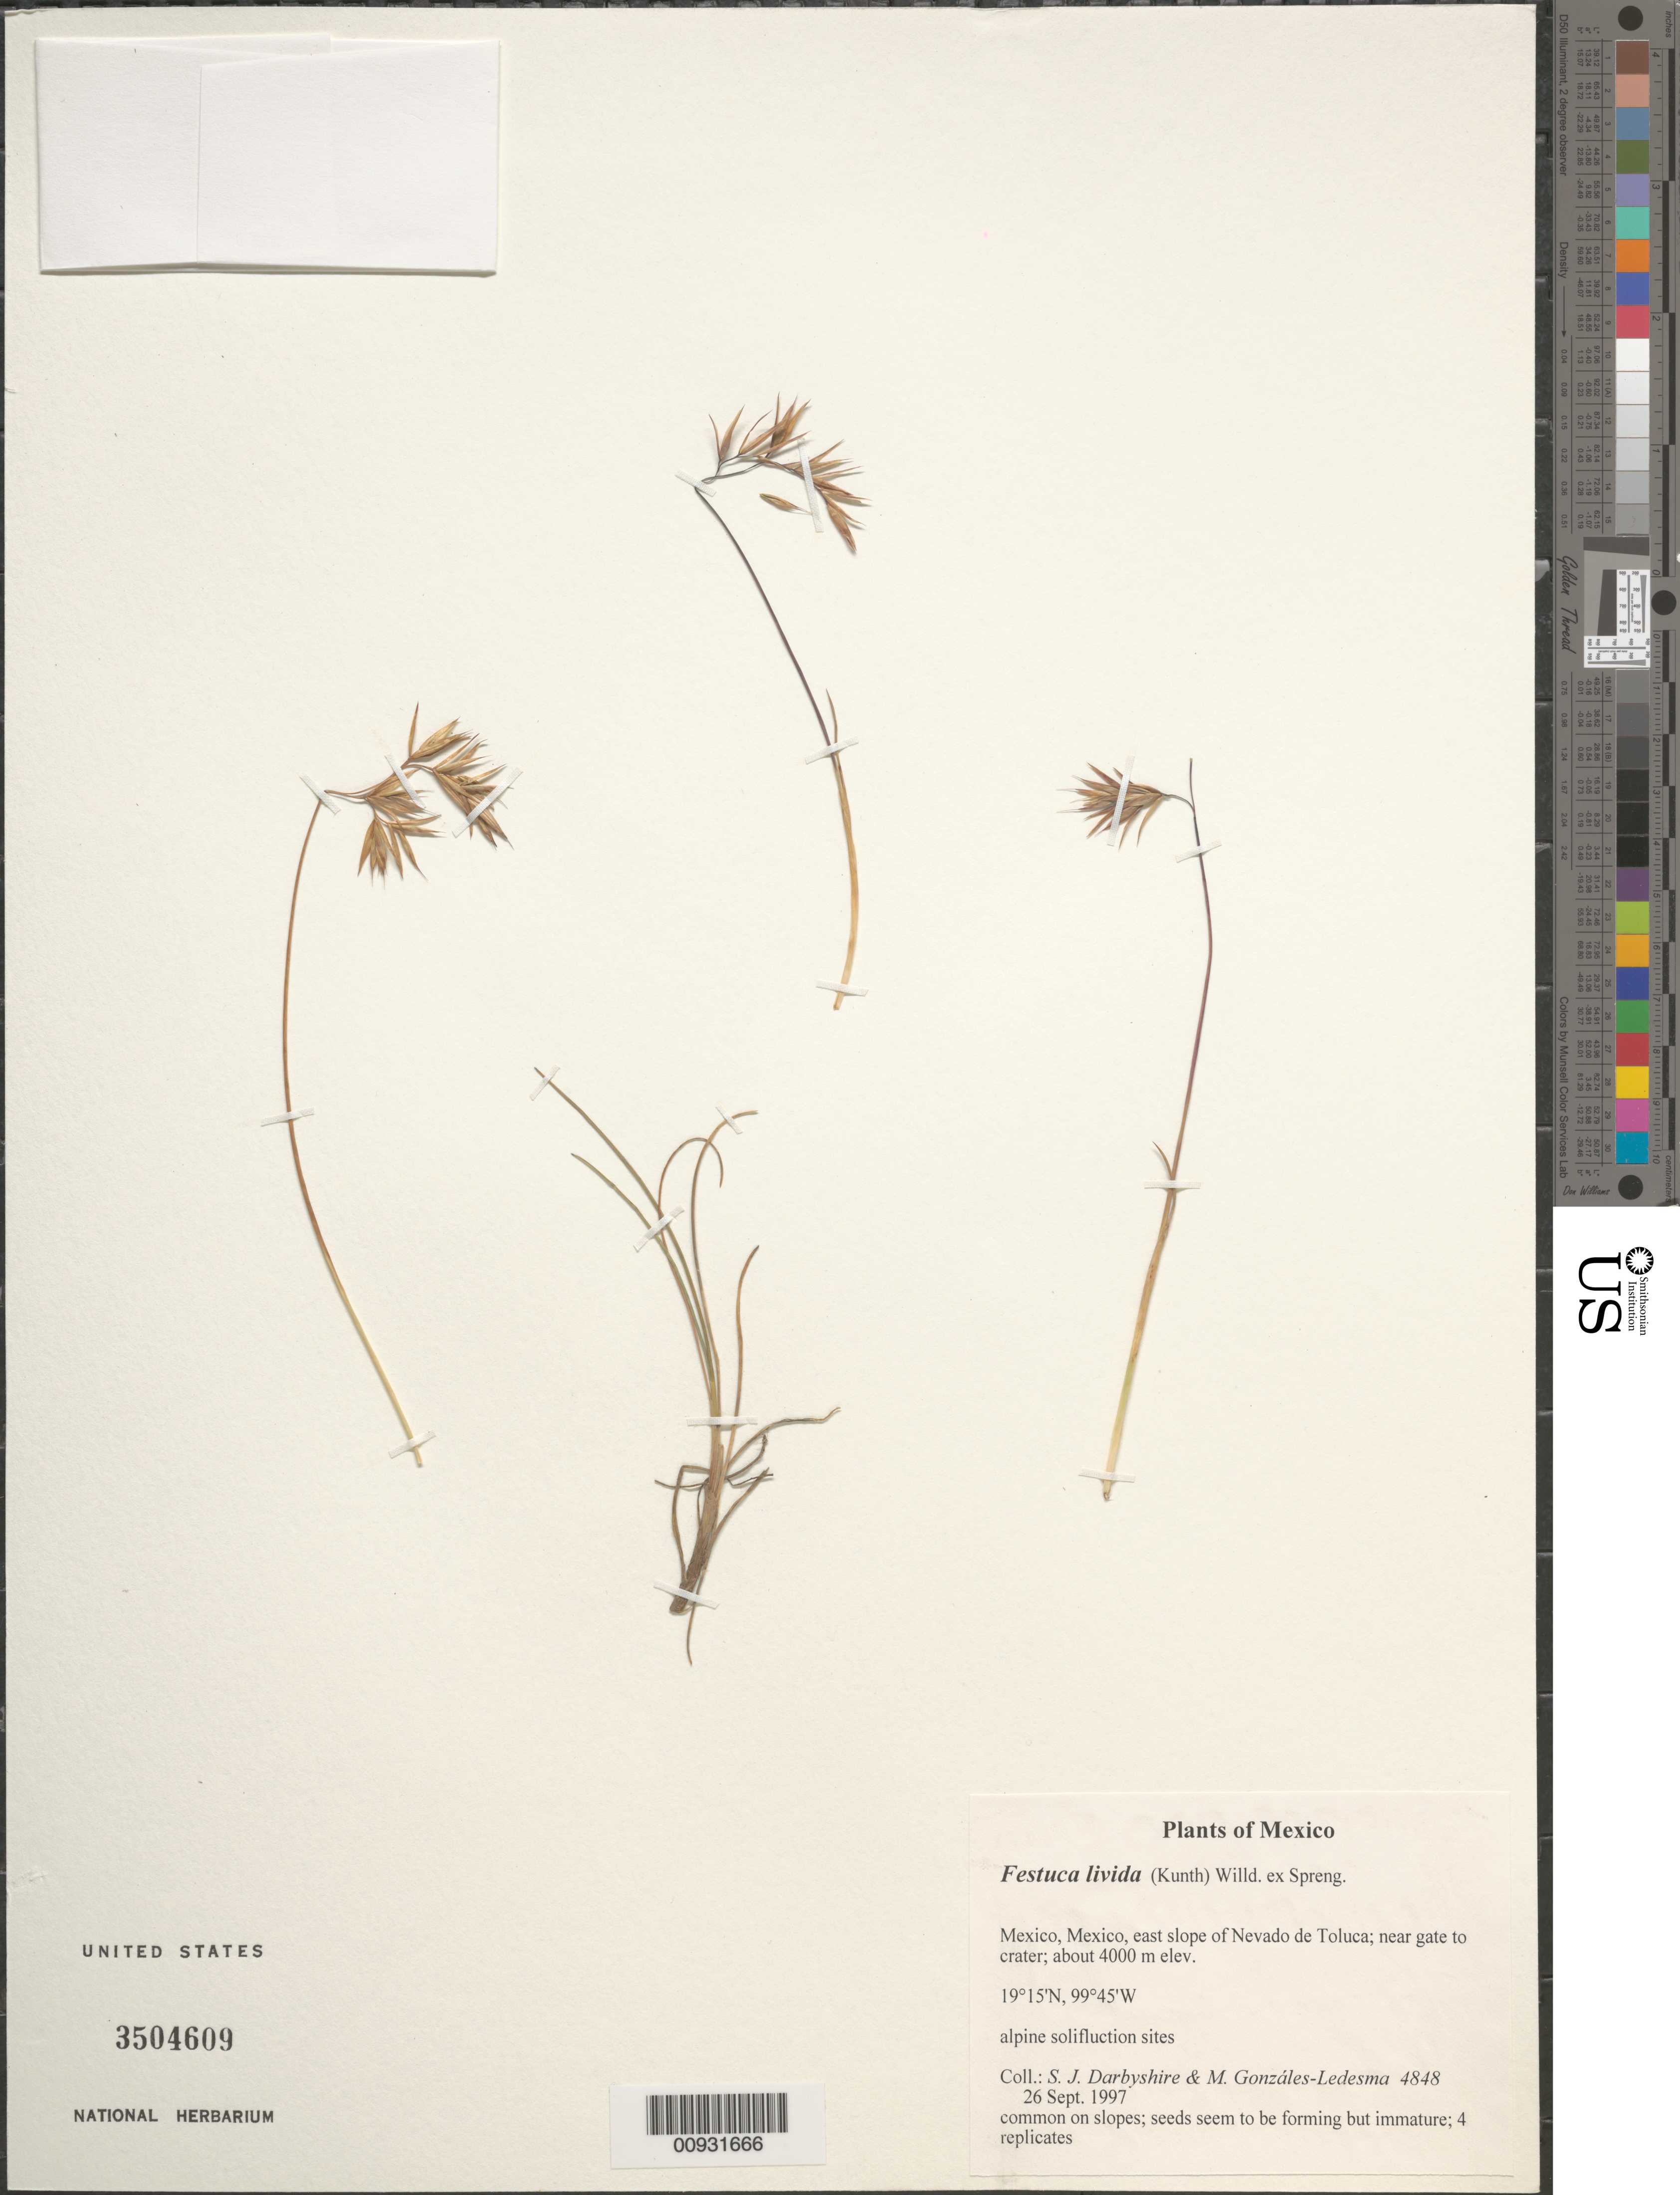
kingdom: Plantae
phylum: Tracheophyta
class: Liliopsida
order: Poales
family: Poaceae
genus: Festuca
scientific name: Festuca livida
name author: (Kunth) Willd.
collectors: S. Darbyshire & M. González-Ledesma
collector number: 4848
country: Mexico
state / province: México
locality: E slope of Nevado de Toluca, near gate to crater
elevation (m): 4000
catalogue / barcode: US 3504609